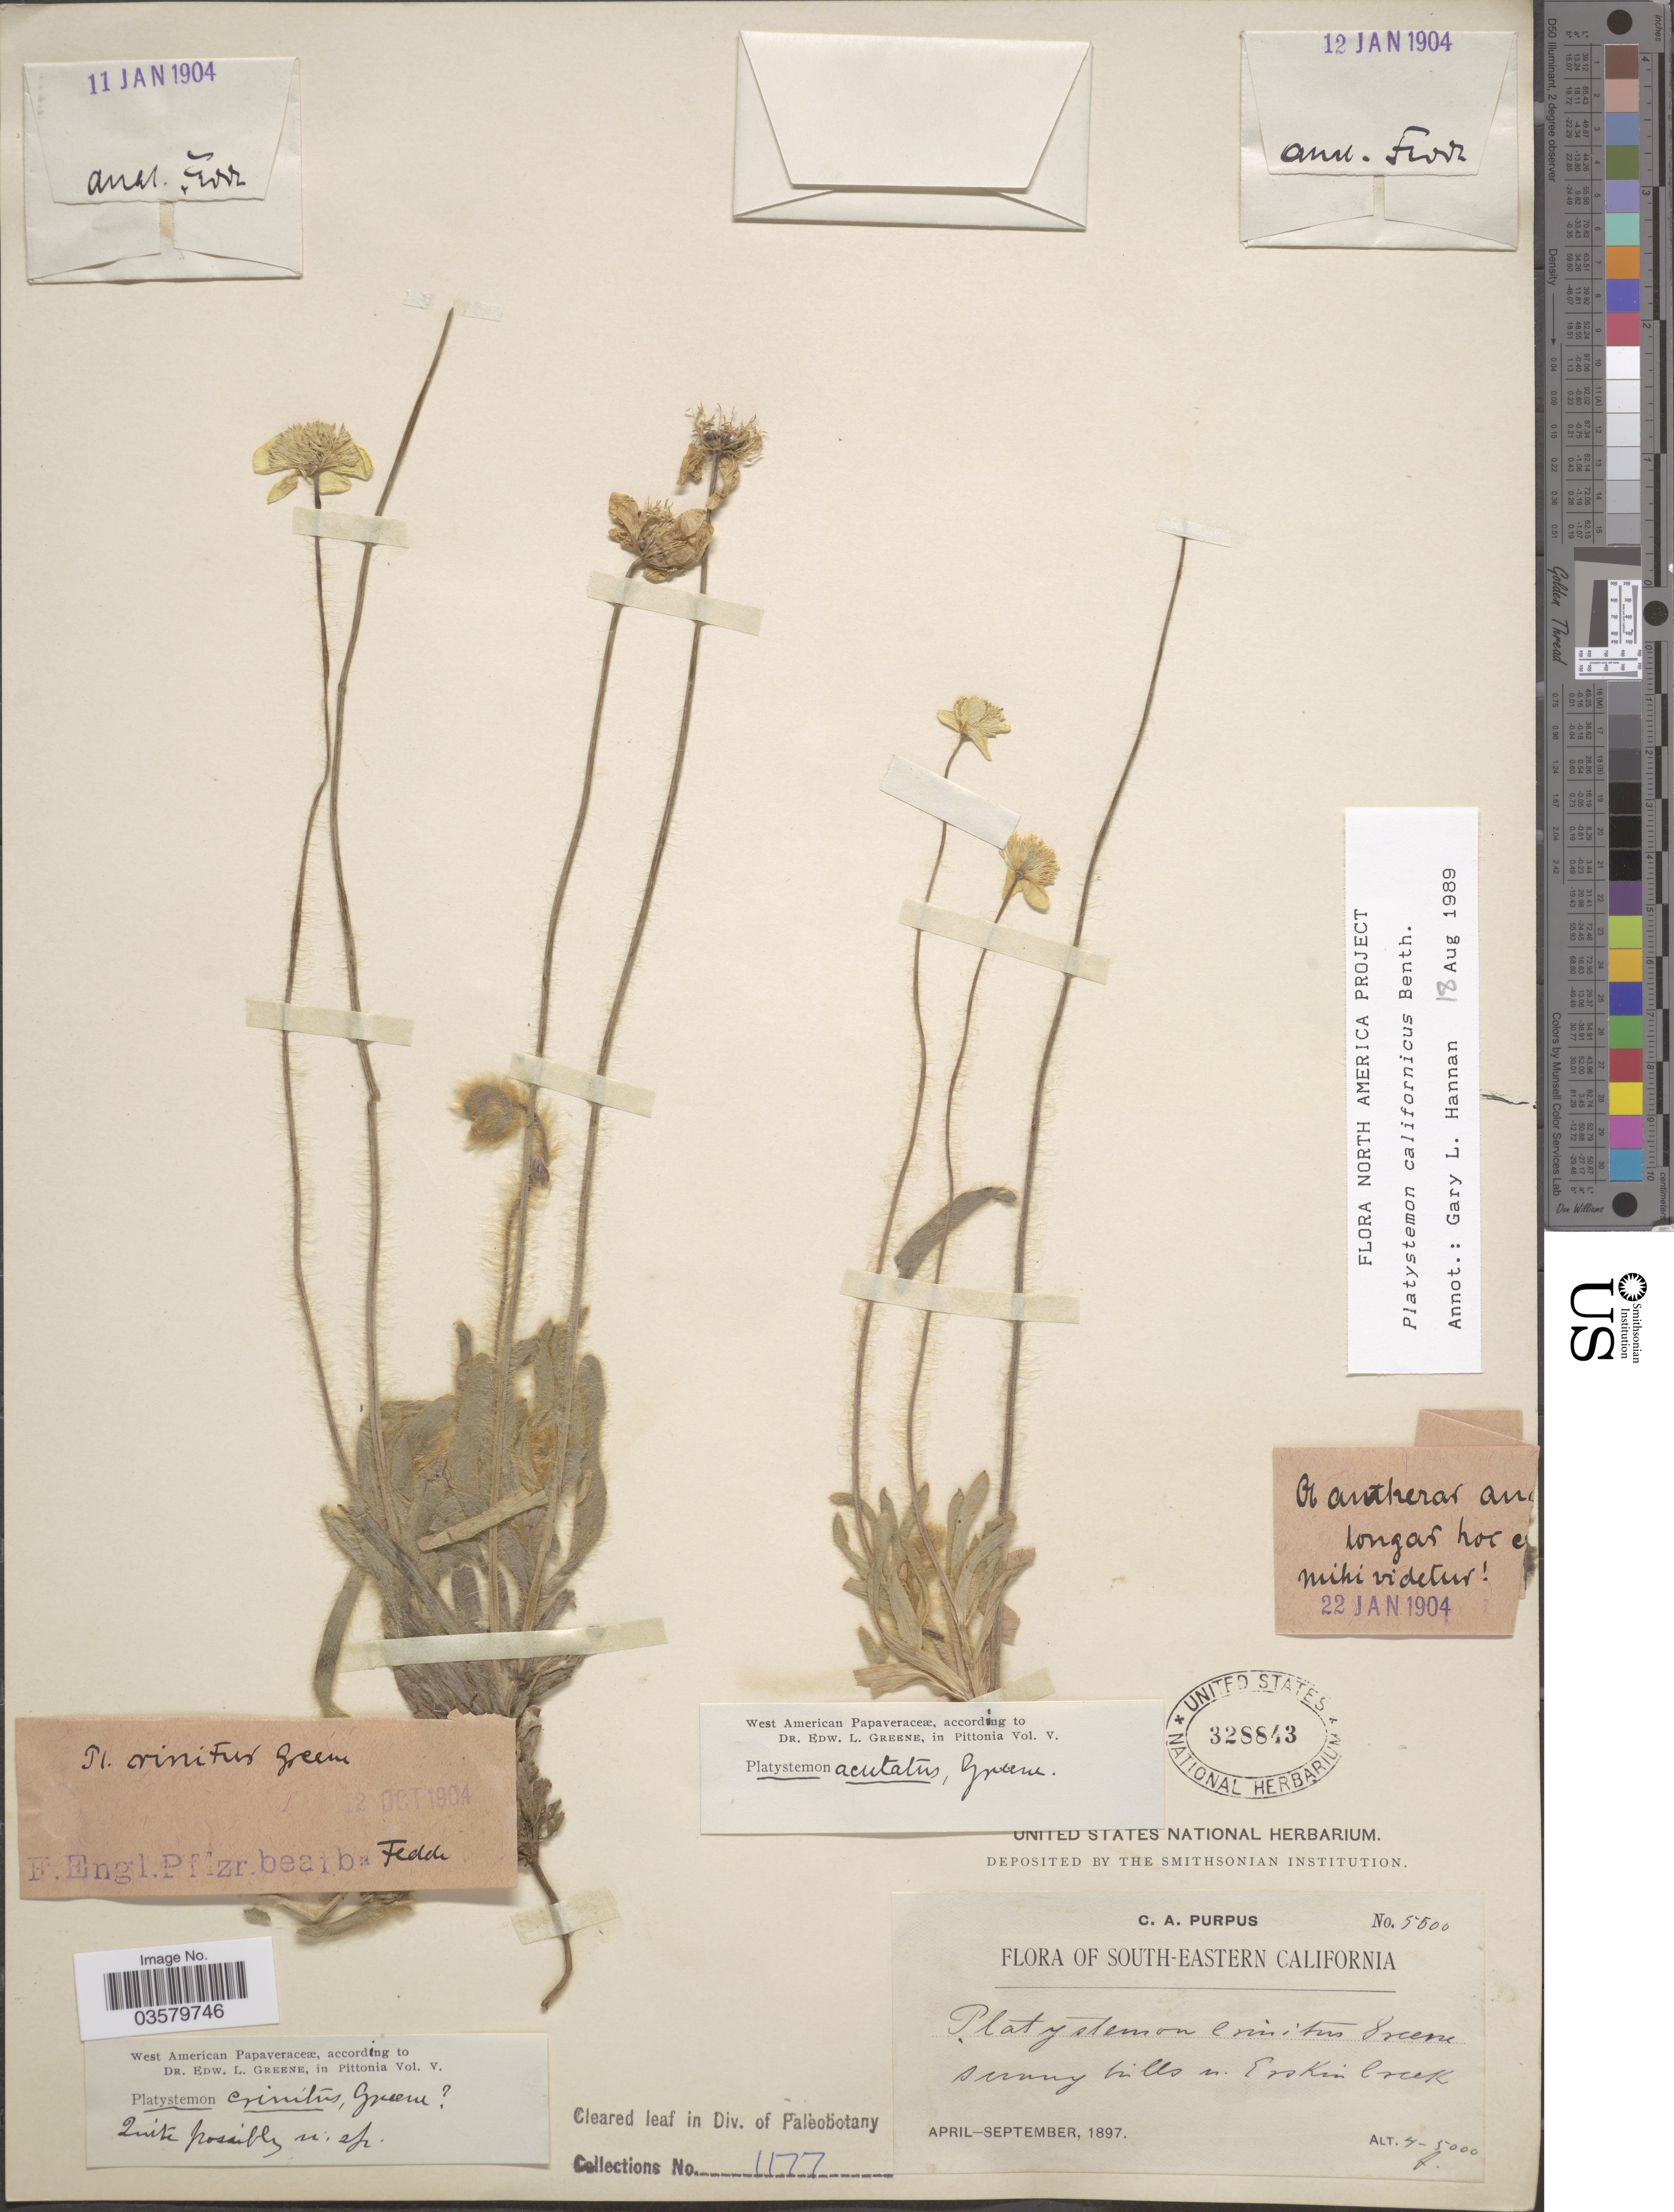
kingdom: Plantae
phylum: Tracheophyta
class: Magnoliopsida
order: Ranunculales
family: Papaveraceae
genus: Platystemon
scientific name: Platystemon californicus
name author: Benth.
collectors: C. A. Purpus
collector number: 5500*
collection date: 1897-04/1897-09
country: United States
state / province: California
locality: South-eastern California. Sunny hills n. Erskin Creek.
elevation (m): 1219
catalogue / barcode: US 328843